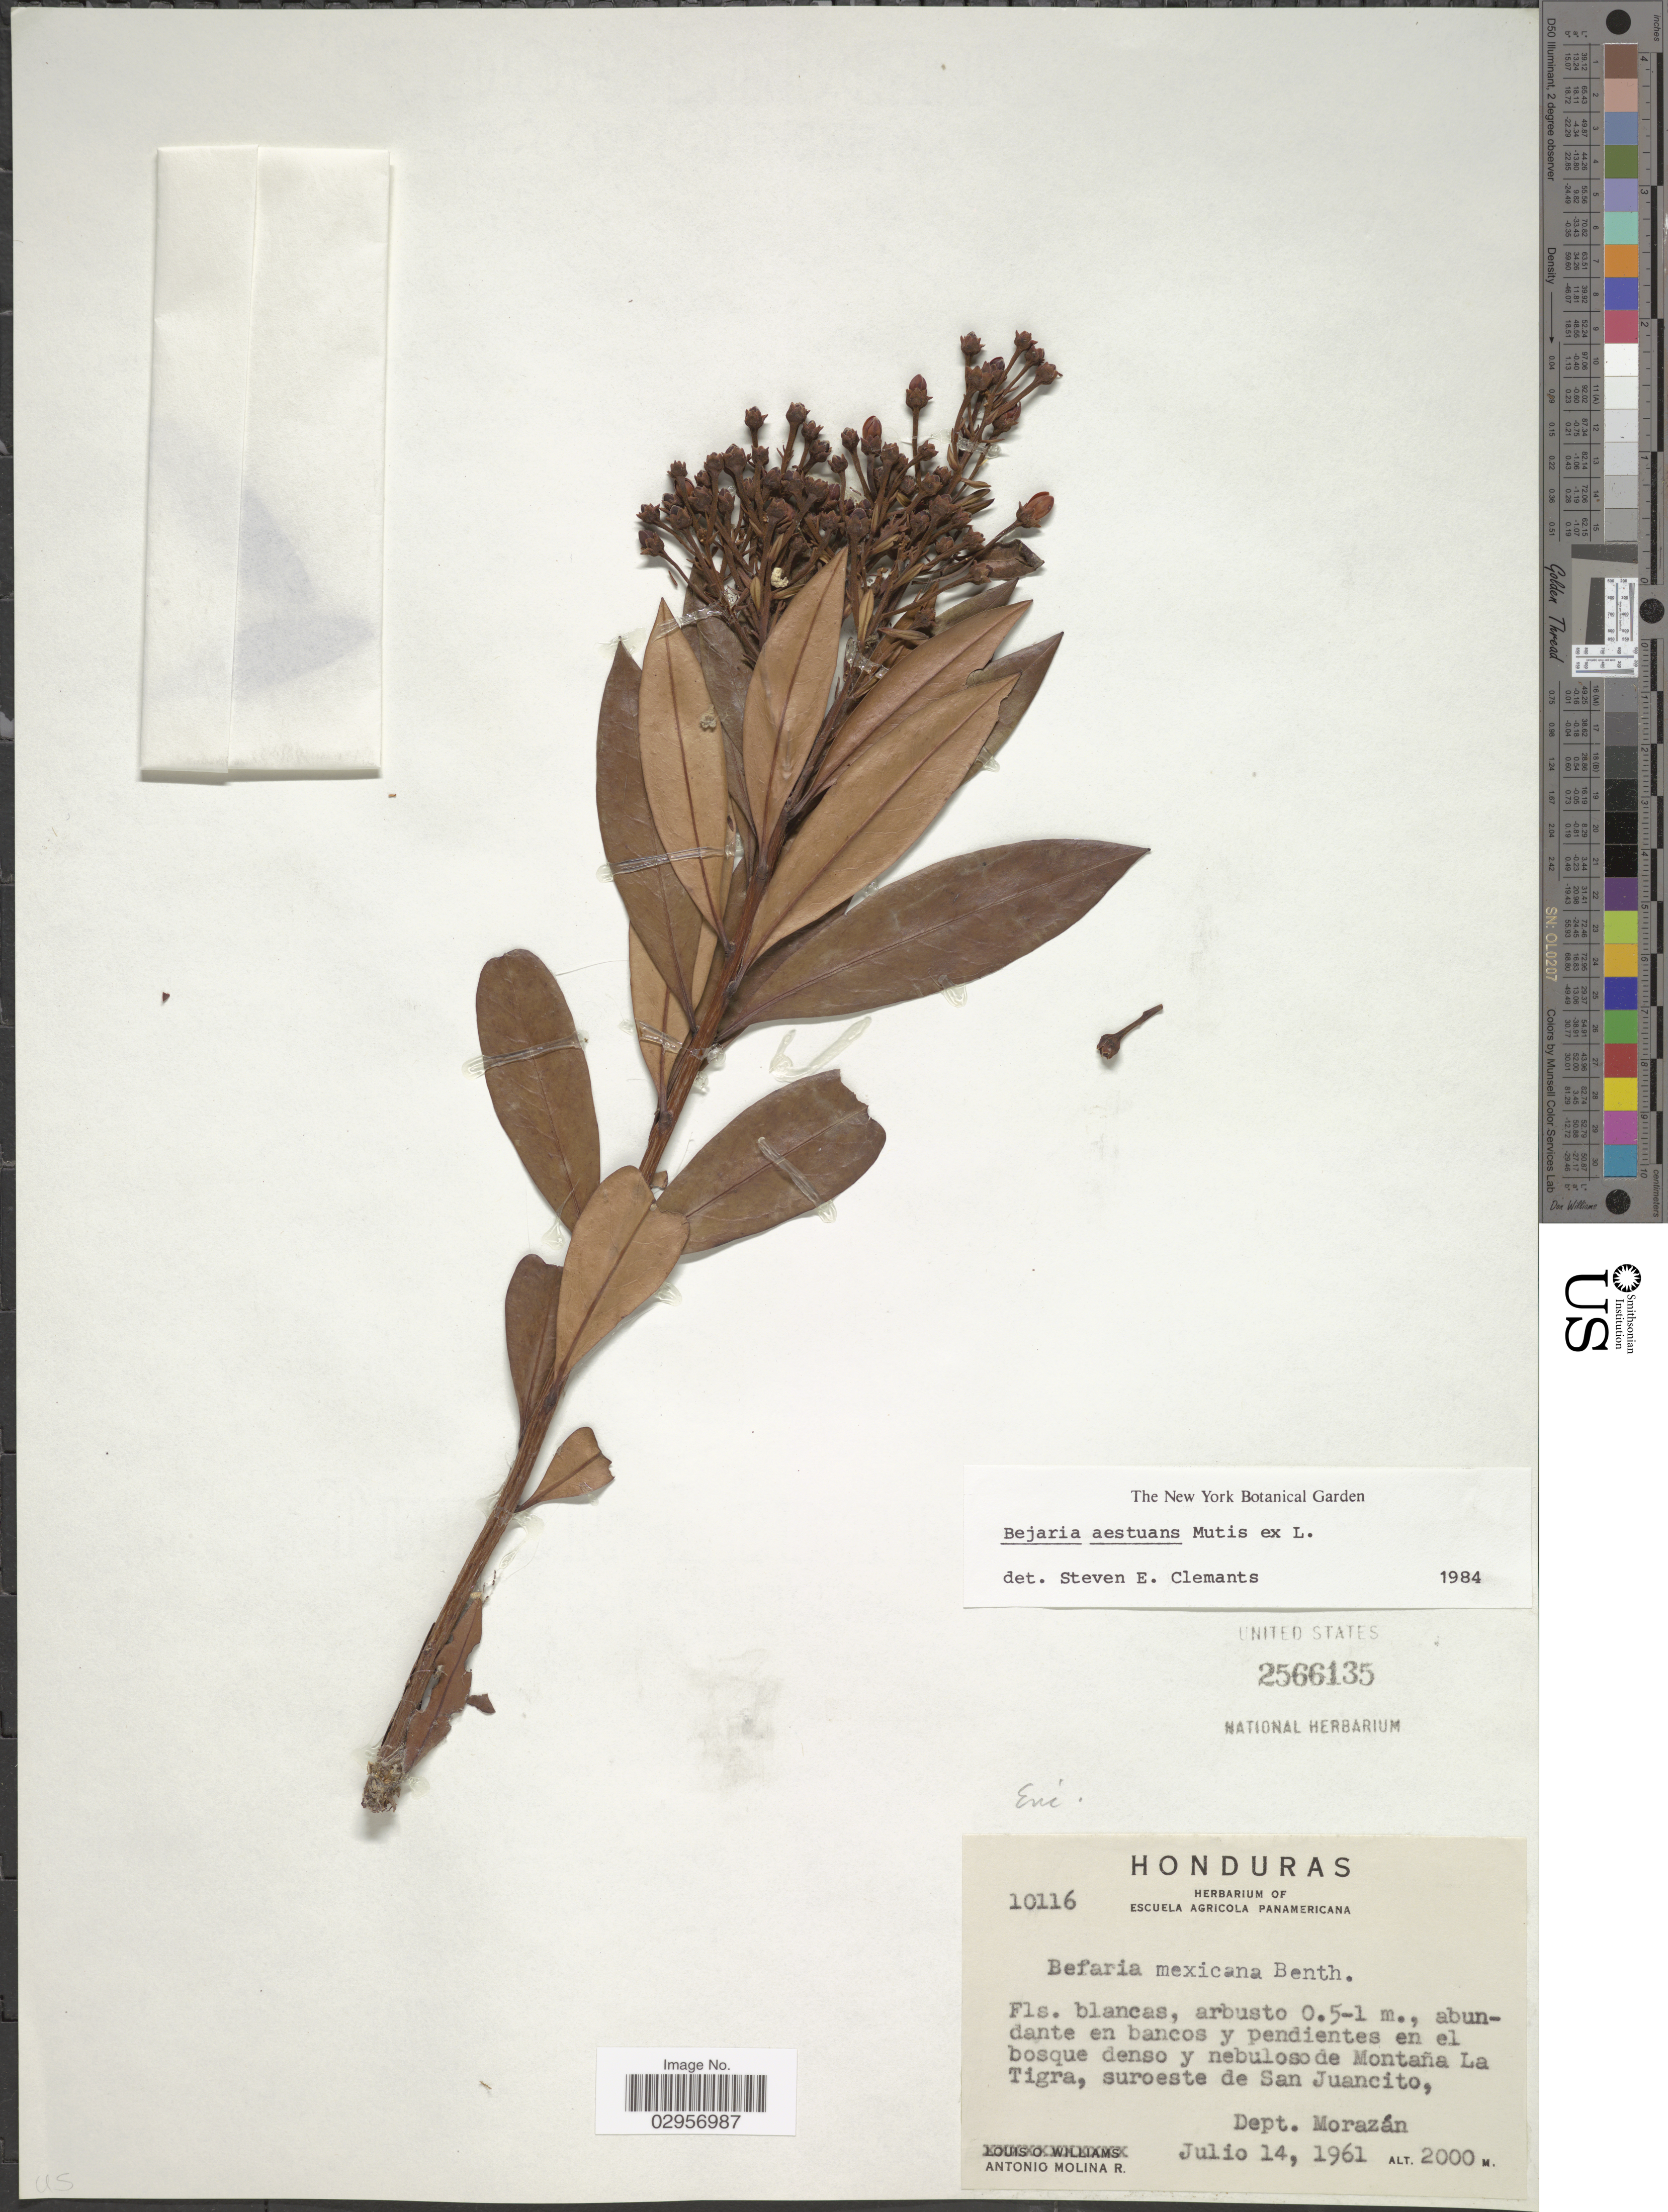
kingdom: Plantae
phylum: Tracheophyta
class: Magnoliopsida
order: Ericales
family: Ericaceae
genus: Befaria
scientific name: Befaria aestuans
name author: Mutis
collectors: A. Molina R.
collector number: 10116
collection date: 1961-07-14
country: Honduras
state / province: Fco. Morazán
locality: Abundante en bancos y pendientes en el bosque denso y nebuloso Montaña La Tigra, suroeste de San Juancito, Dept. Morazán.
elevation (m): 2000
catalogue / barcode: US 2566135